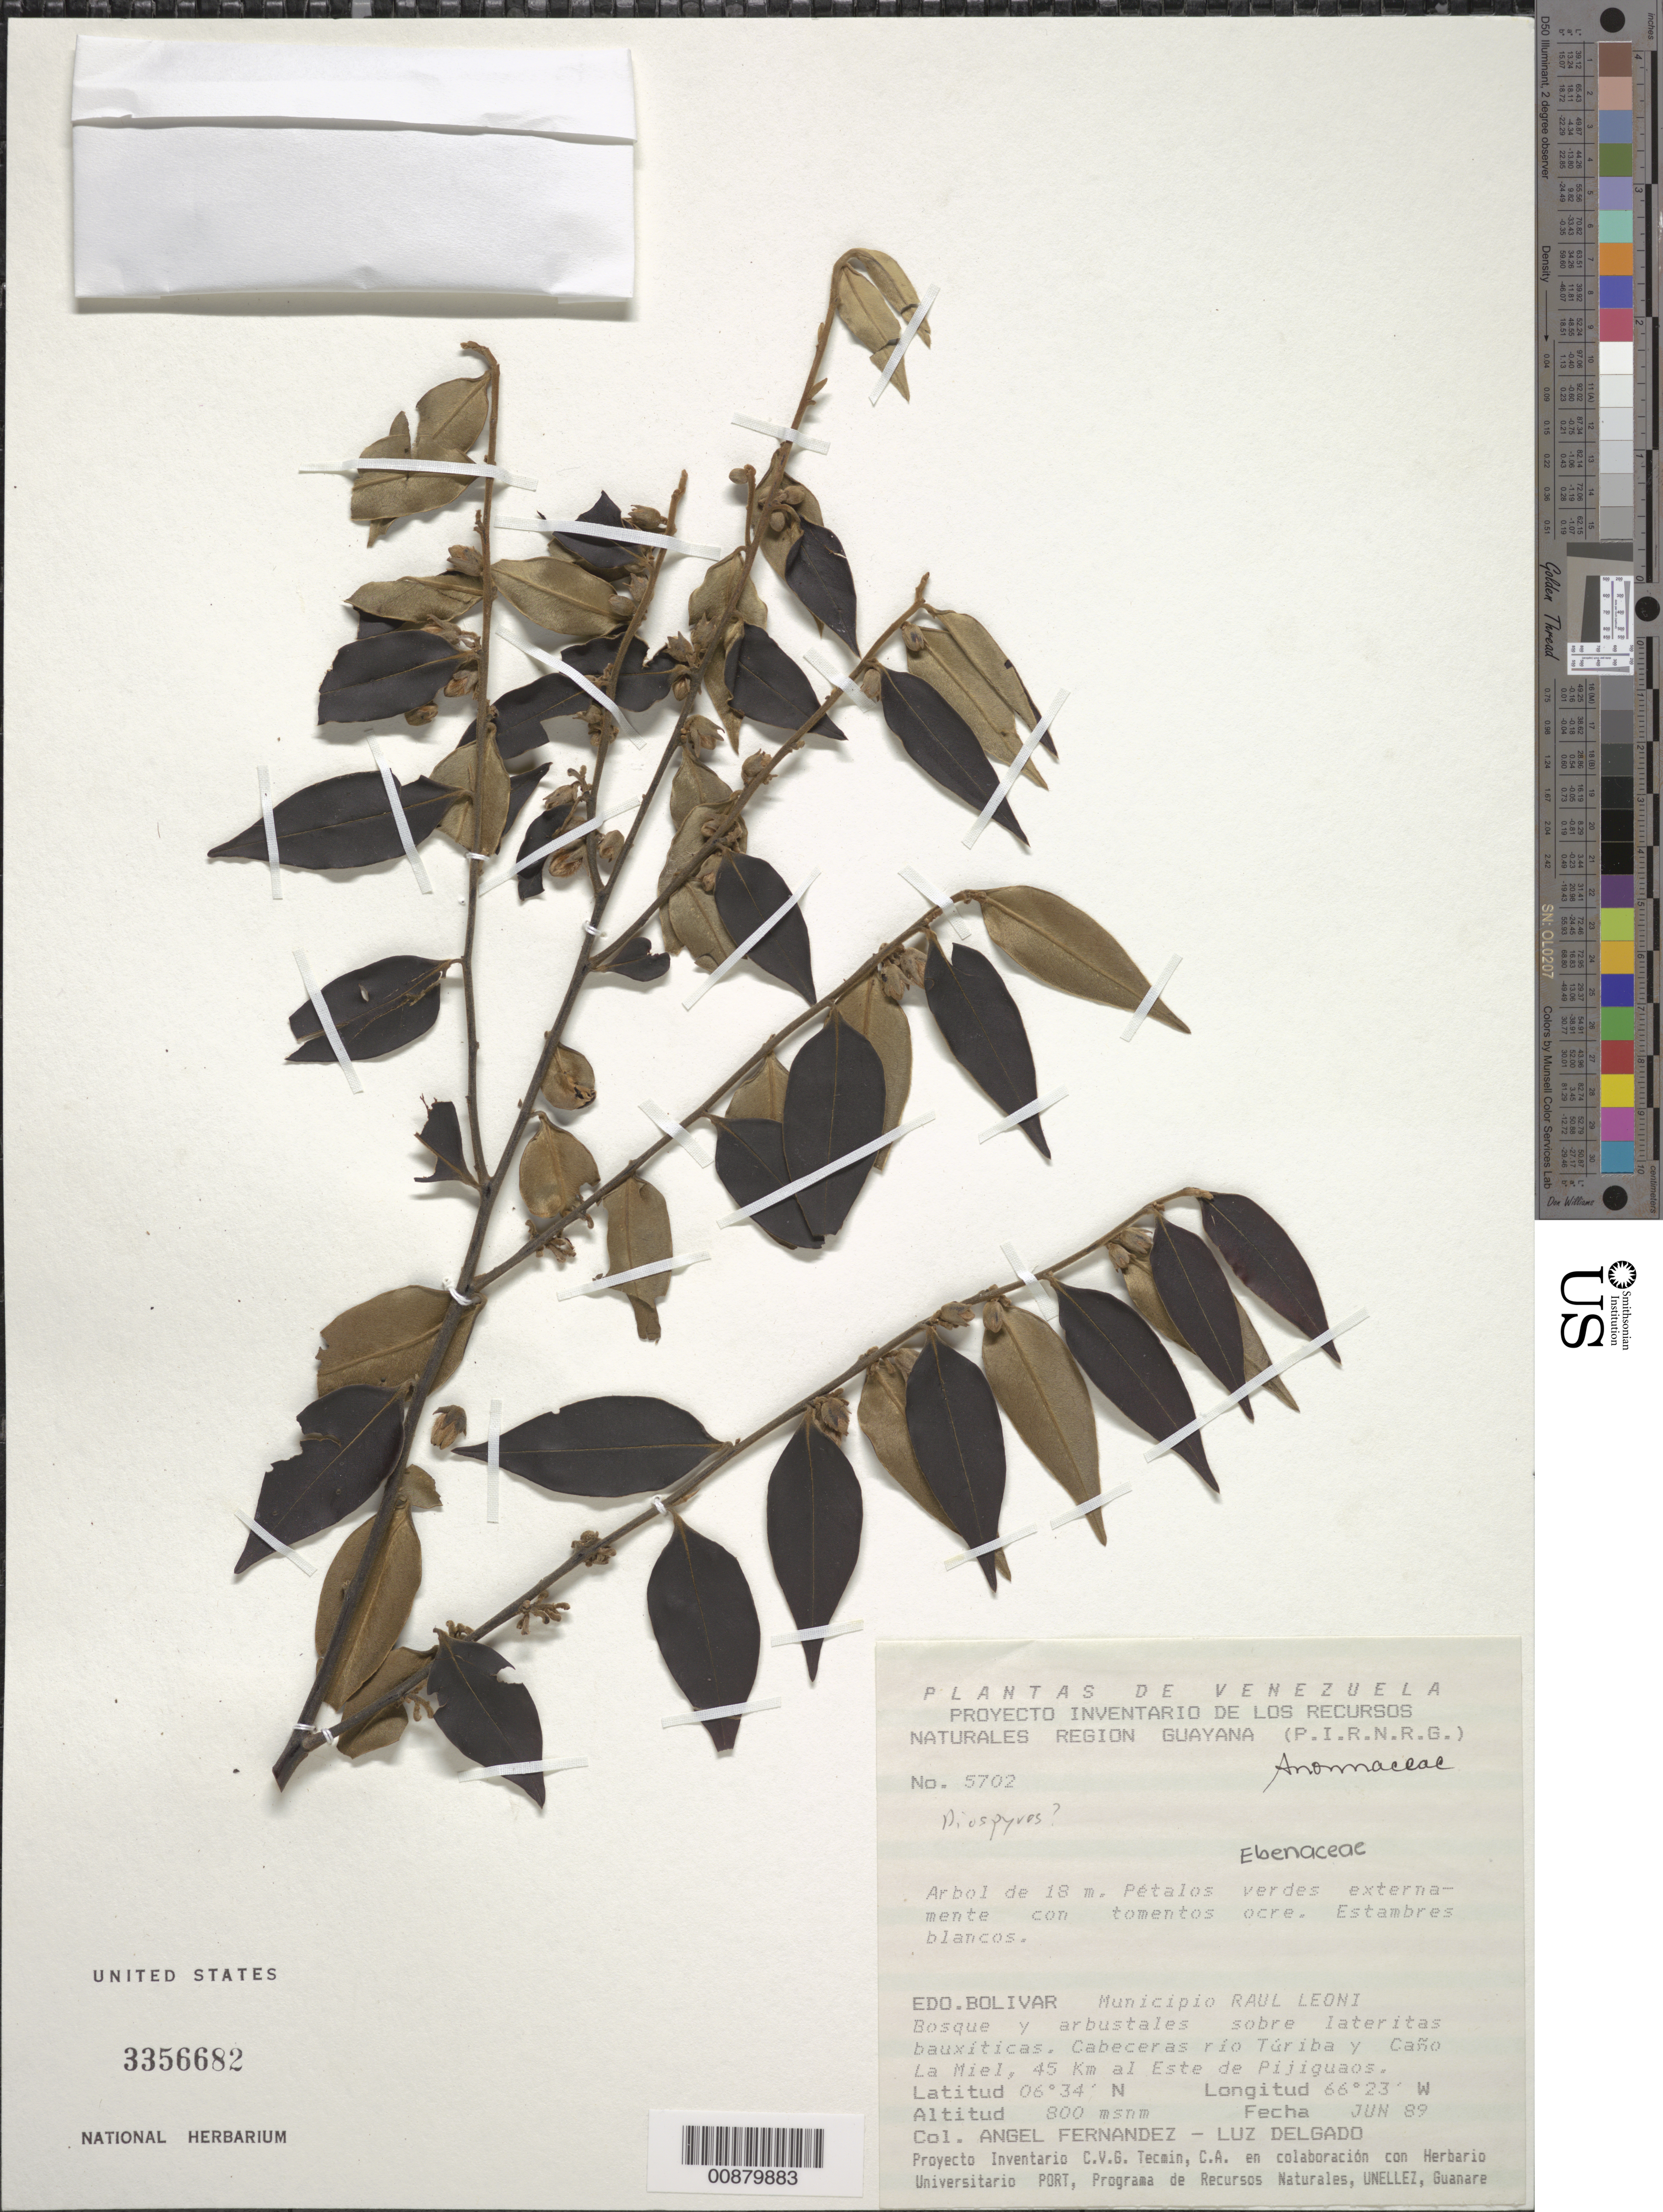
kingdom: Plantae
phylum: Tracheophyta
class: Magnoliopsida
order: Ericales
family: Ebenaceae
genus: Diospyros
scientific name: Diospyros sp.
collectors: A. Fernández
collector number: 5702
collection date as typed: Jun-89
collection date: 1989-06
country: Venezuela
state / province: Bolívar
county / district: Angostura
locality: Mun. Raúl Leoni [=Angostura], cabeceras Río Túriba y Caño La Miel, 45 km al Este de Pijiguaos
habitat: Bosque y arbustales sobre lateritas bauxiticas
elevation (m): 800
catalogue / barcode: US 3356682